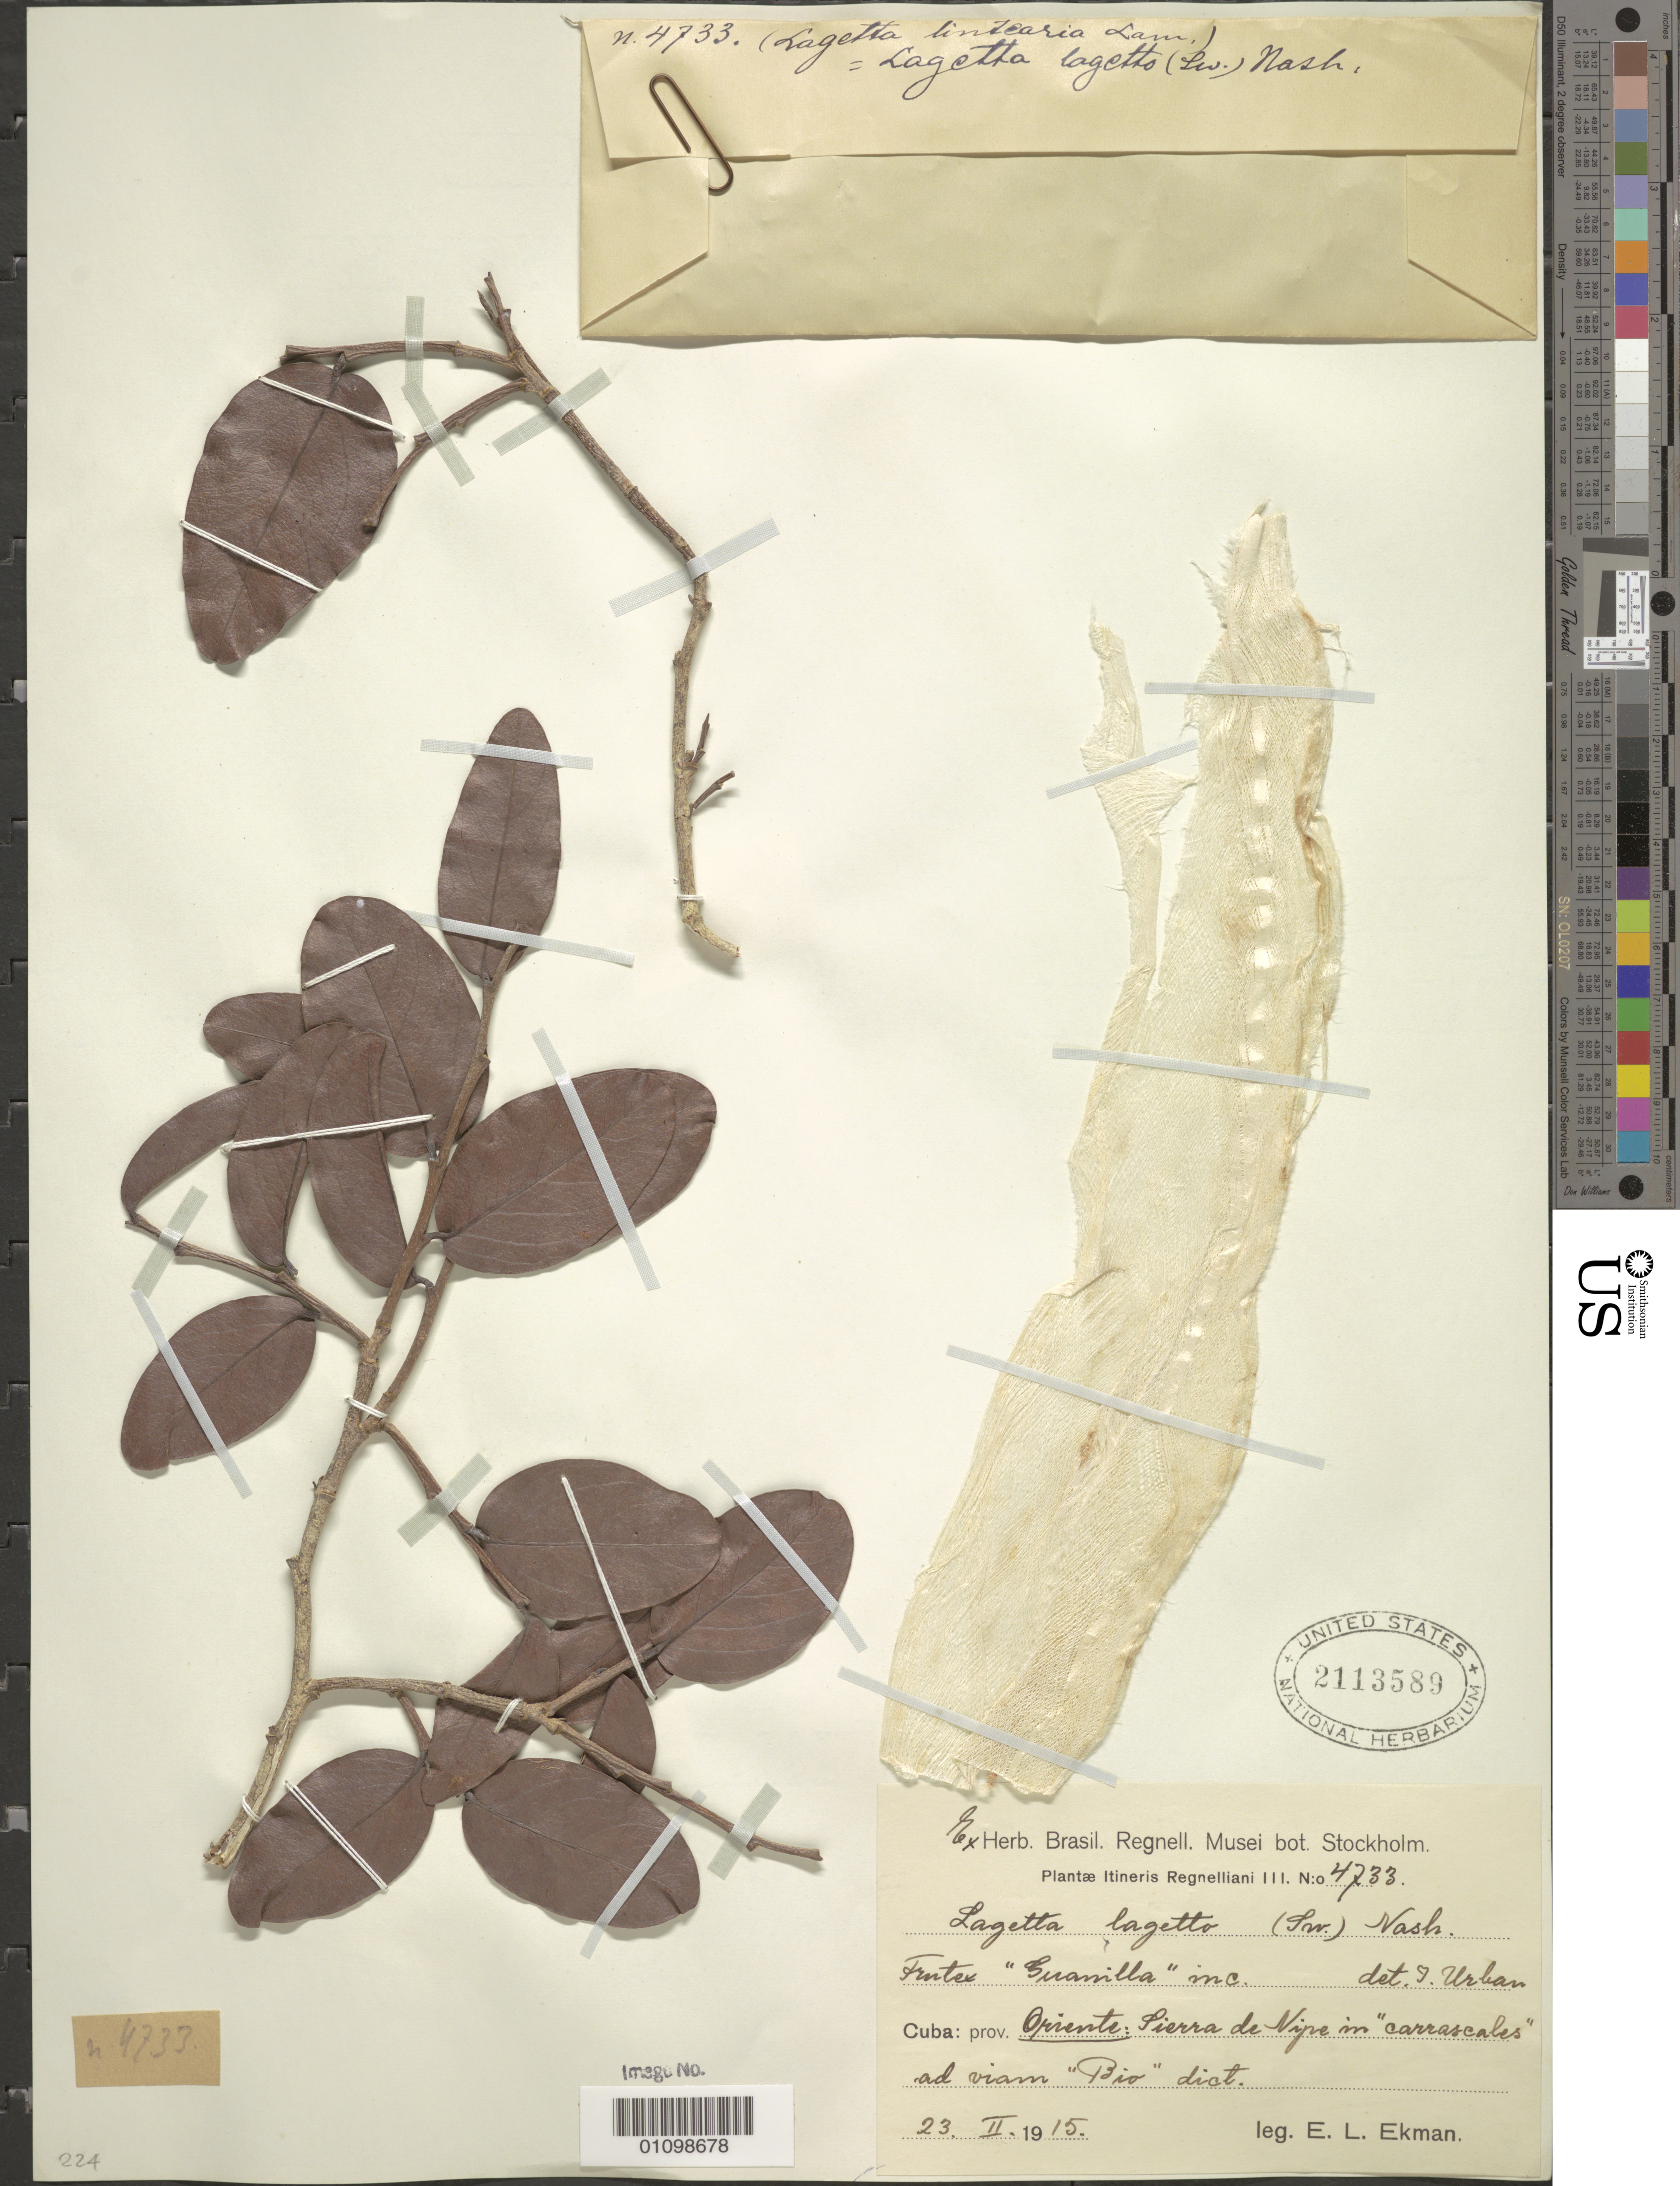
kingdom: Plantae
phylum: Tracheophyta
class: Magnoliopsida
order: Malvales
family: Thymelaeaceae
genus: Lagetta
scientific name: Lagetta lagetto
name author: (Sw.) Nash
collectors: E. L. Ekman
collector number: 4733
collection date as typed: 23 Feb 1915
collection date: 1915-02-23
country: Cuba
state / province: Oriente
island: Cuba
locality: Fronter Giranilla inc Sierra de Vipe in carrascales ad viam Bio dict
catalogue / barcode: US 2113589